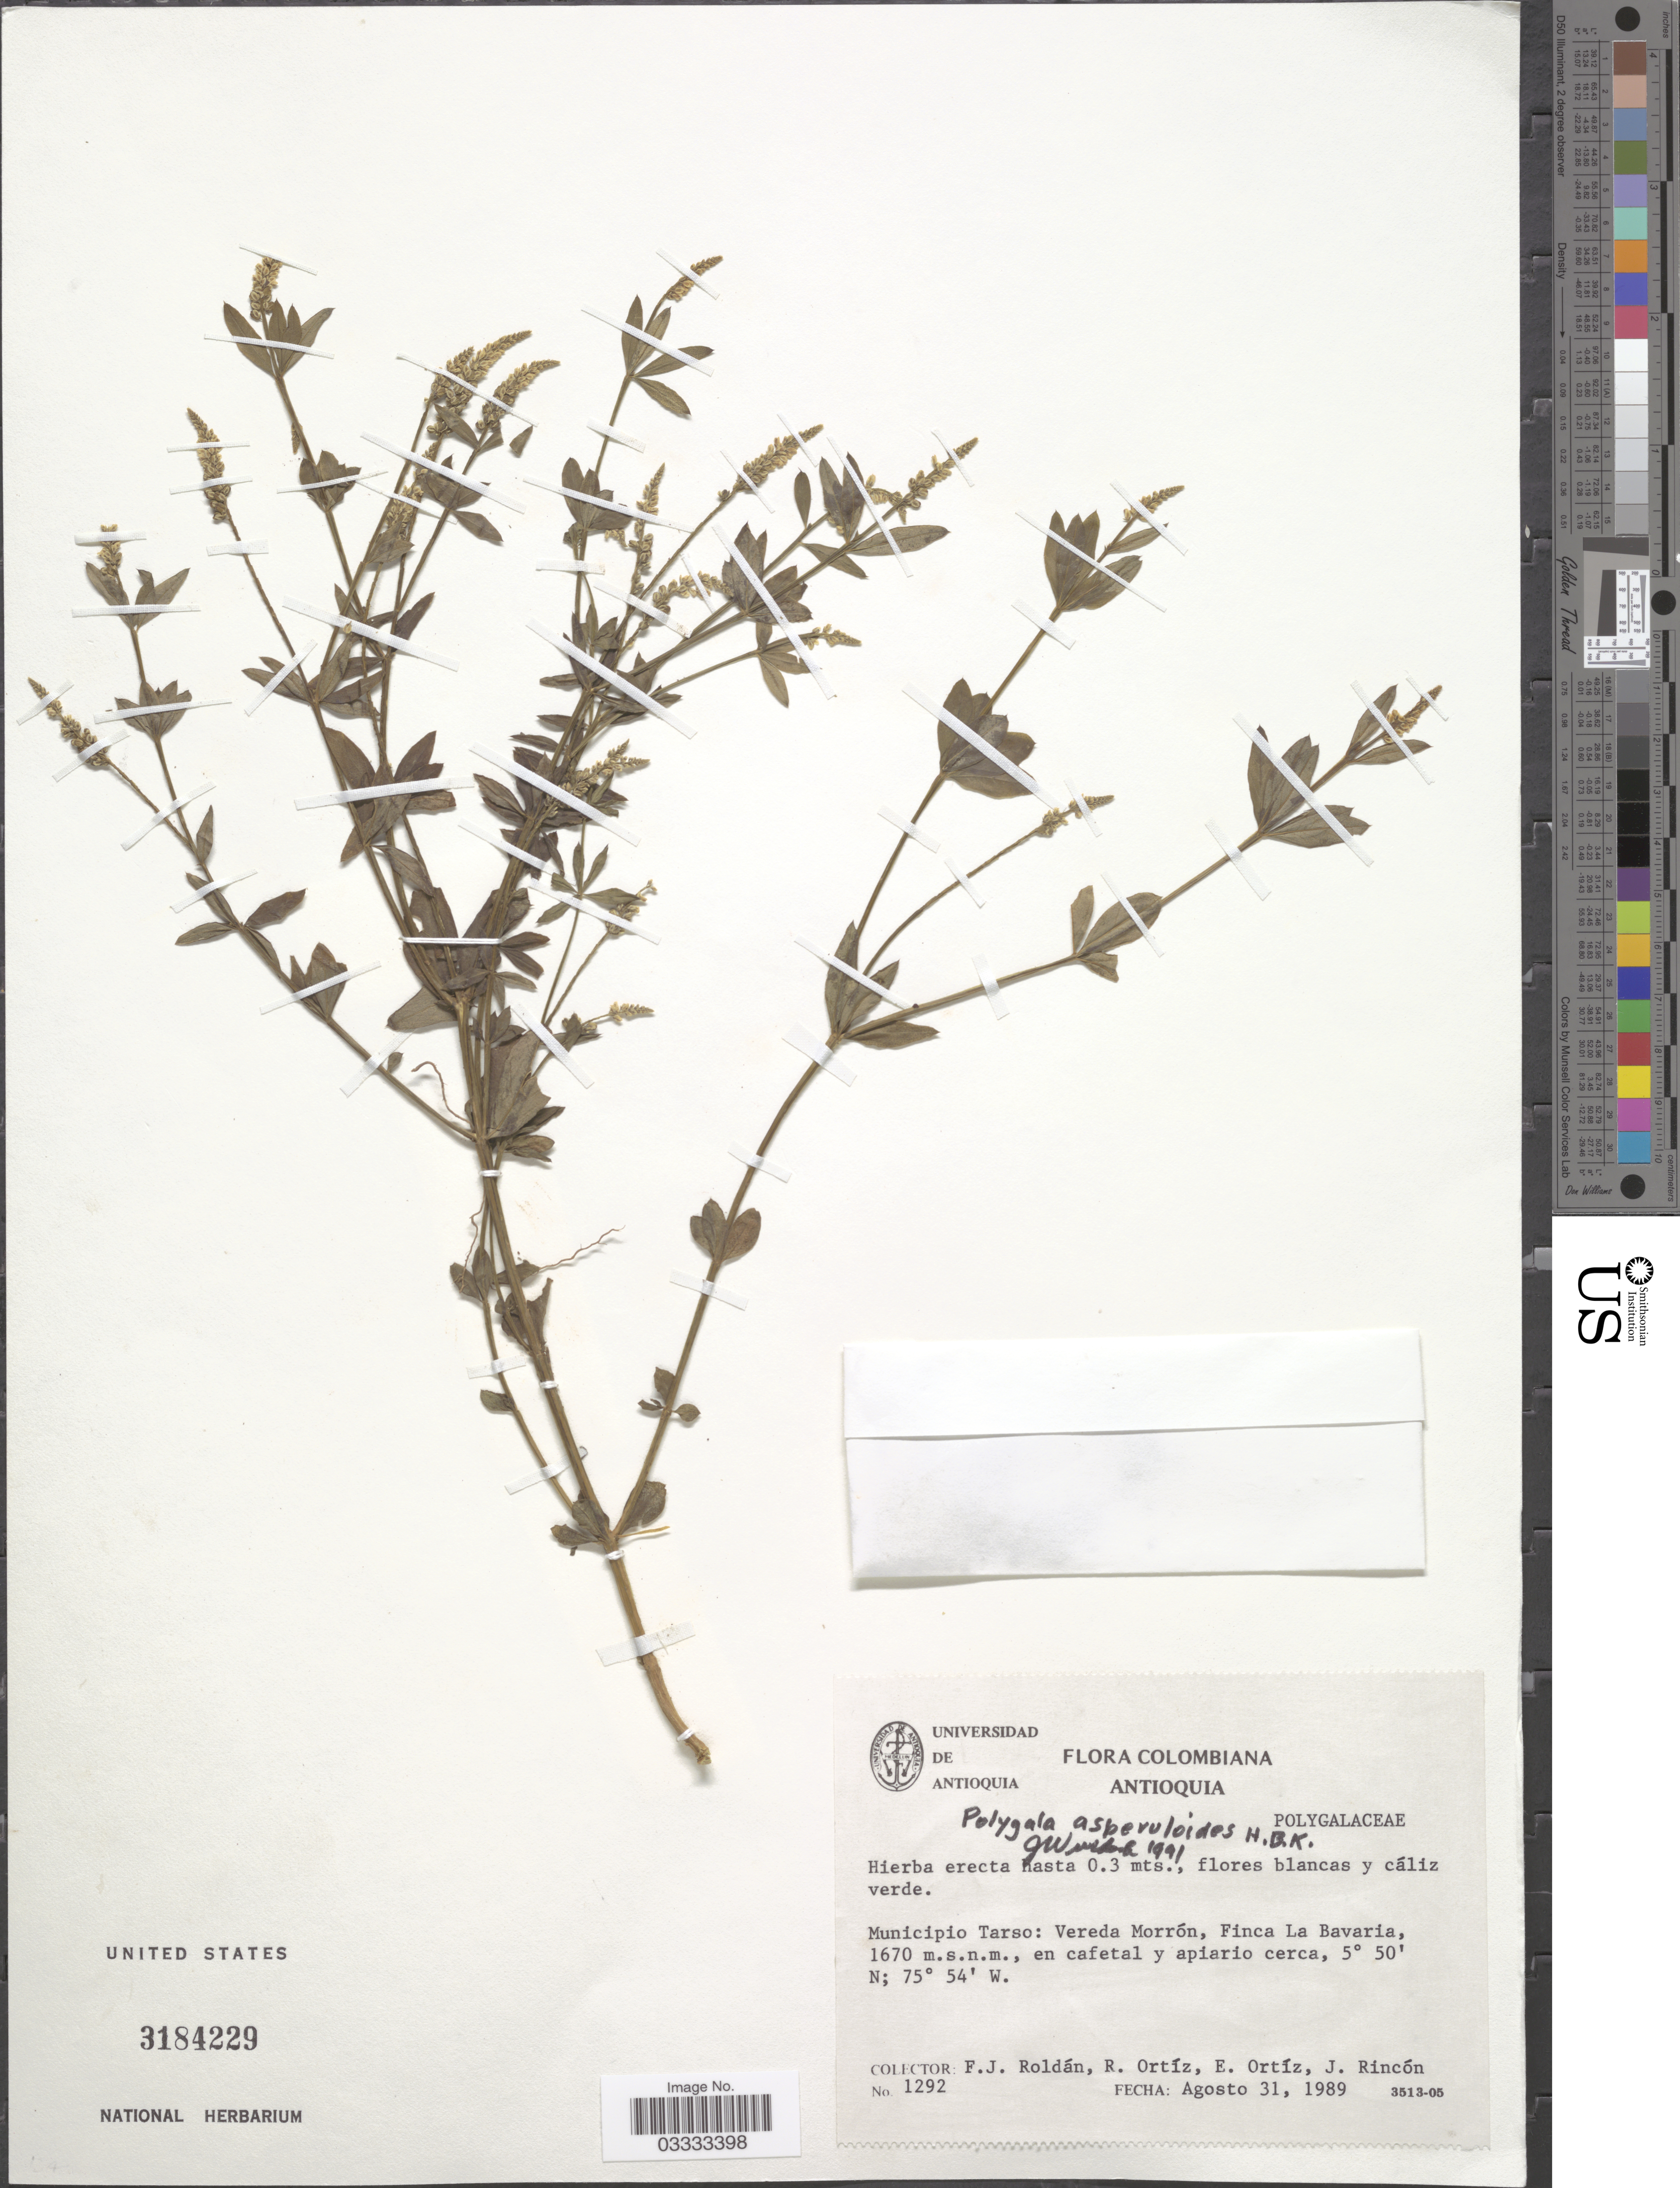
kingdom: Plantae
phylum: Tracheophyta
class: Magnoliopsida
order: Fabales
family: Polygalaceae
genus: Polygala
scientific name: Polygala asperuloides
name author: Kunth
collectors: F. J. Roldán, R. Ortíz, E. Ortíz & J. Rincón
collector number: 1292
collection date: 1989-08-31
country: Colombia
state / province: Antioquia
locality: Municipio Tarso: Vereda Morrón, Finca La Bavaria.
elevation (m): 1670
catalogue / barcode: US 3184229